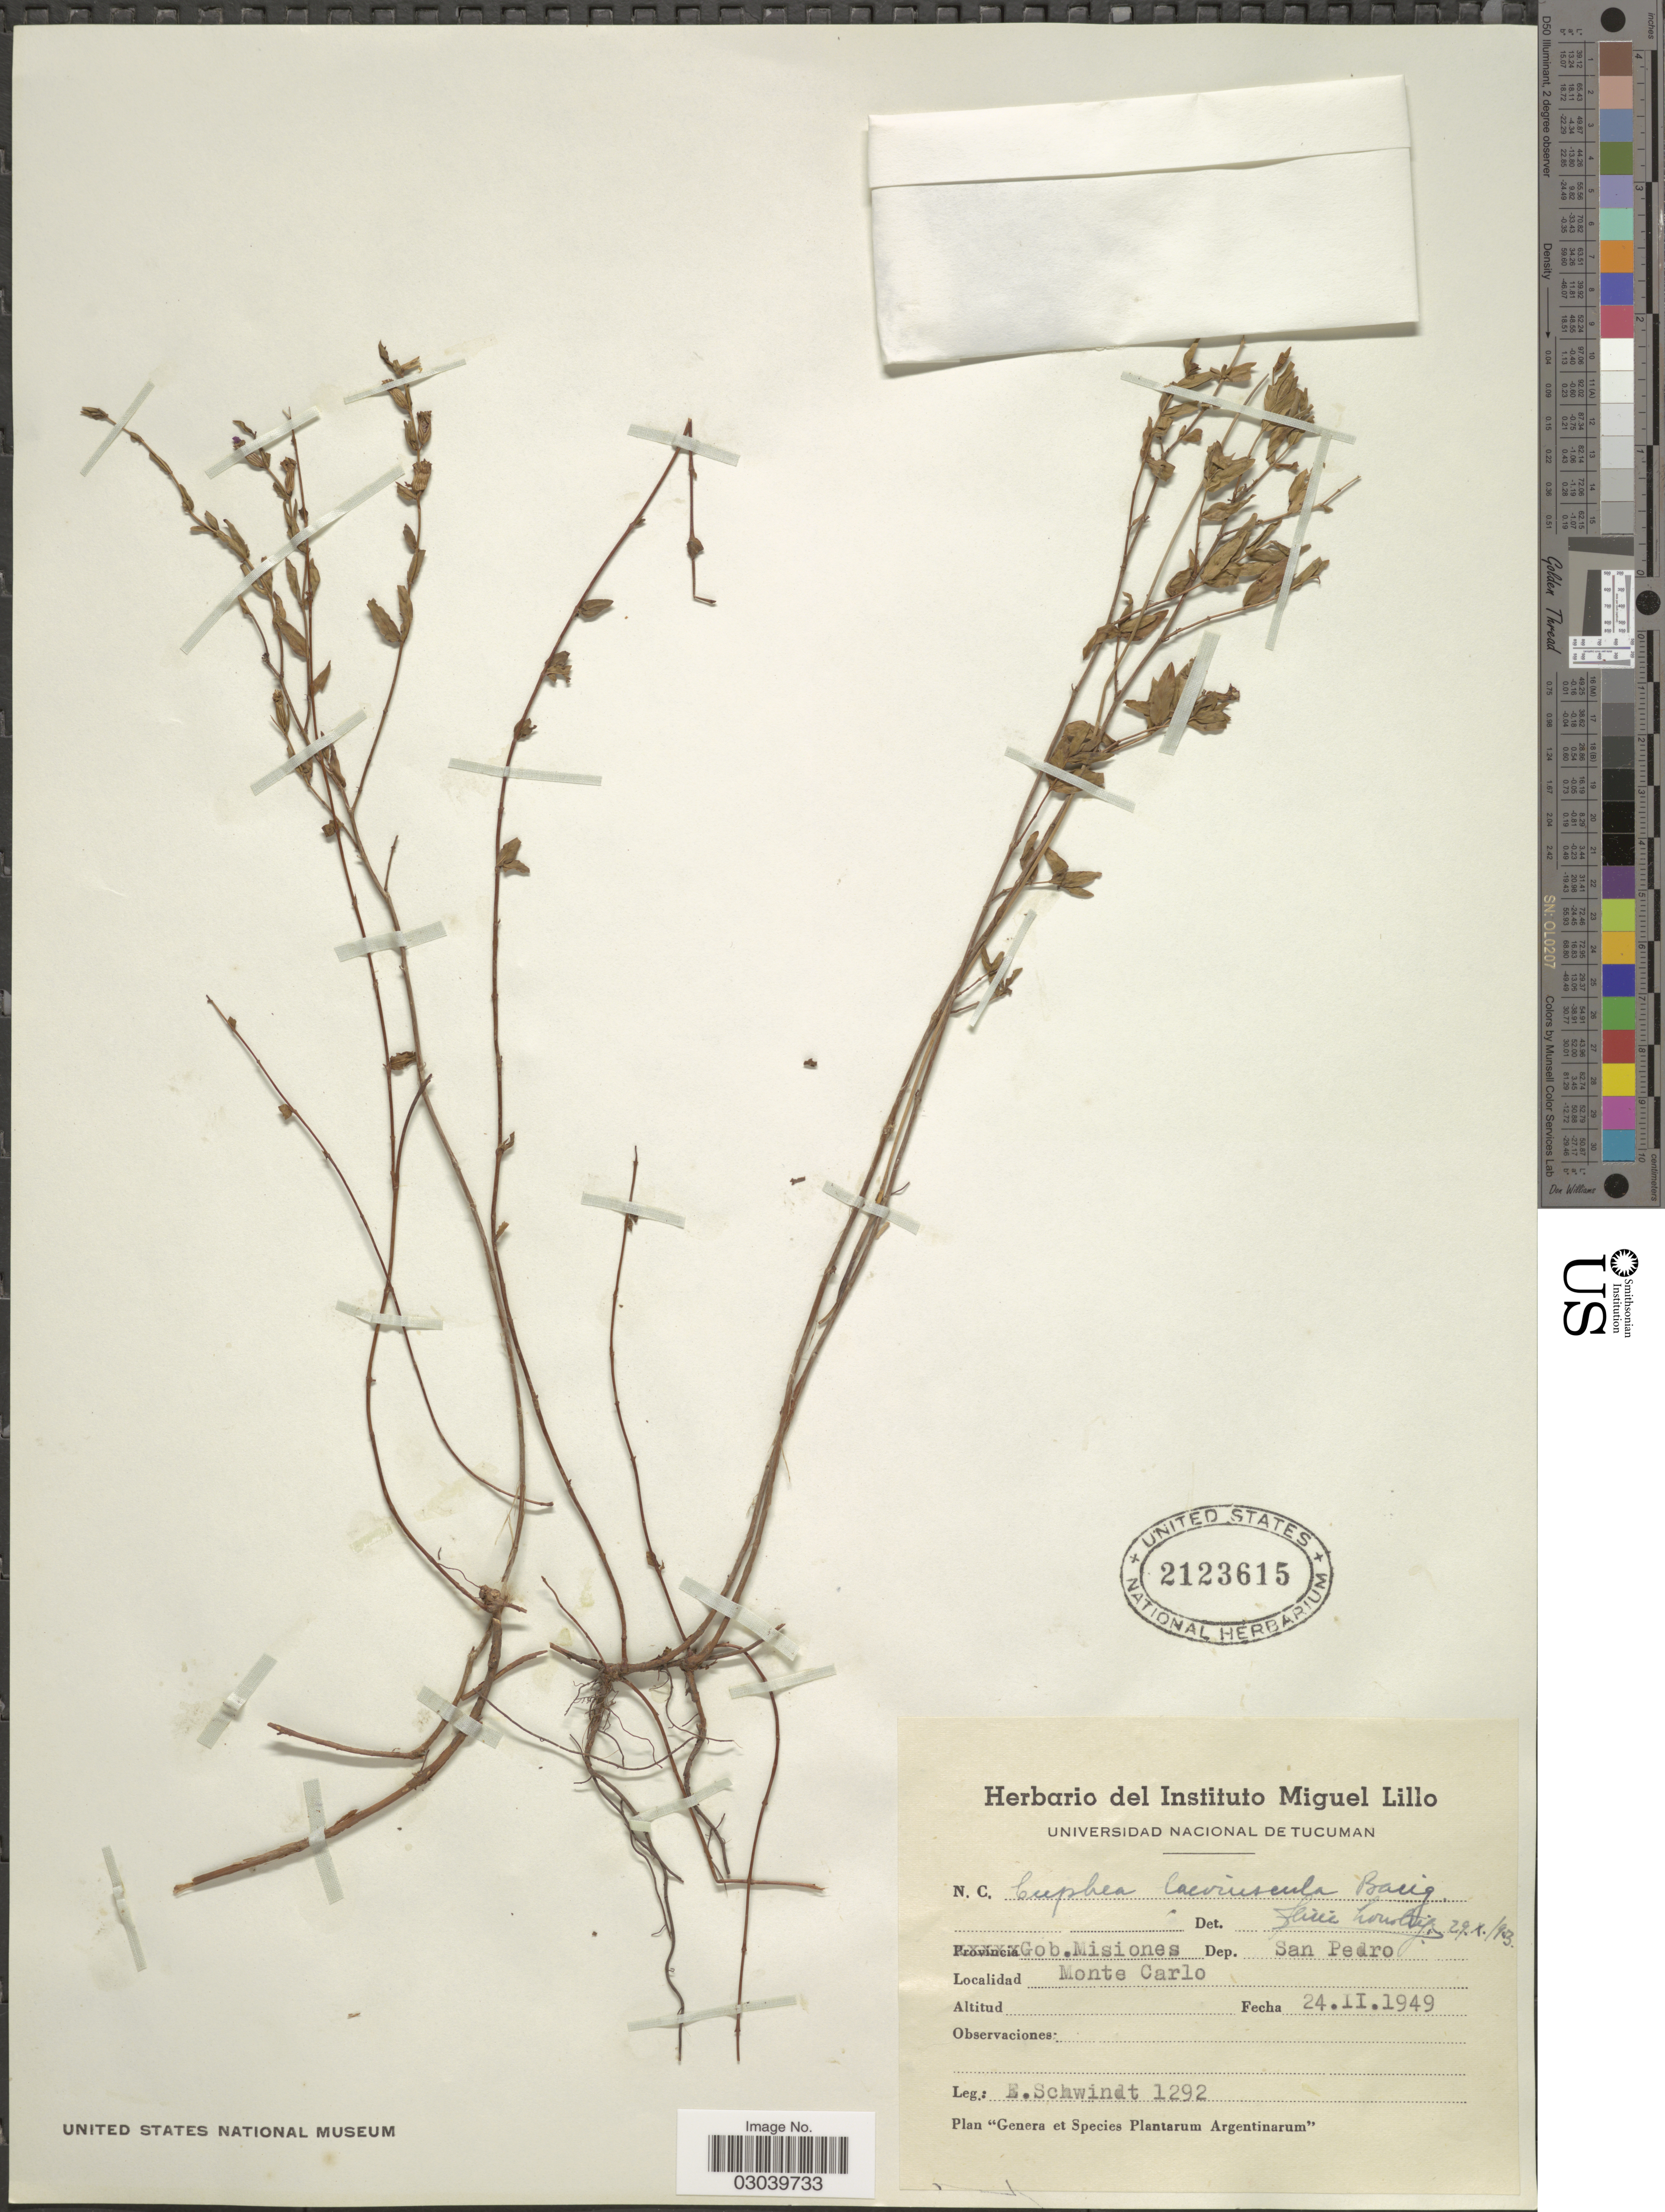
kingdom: Plantae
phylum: Tracheophyta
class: Magnoliopsida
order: Myrtales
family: Lythraceae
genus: Cuphea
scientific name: Cuphea laeviuscula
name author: Bacig.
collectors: E. Schwindt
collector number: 1292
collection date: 1949-02-24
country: Argentina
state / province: Misiones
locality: Gob. Misiones. Dep. San Pedro. Monte Carlo.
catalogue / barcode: US 2123615